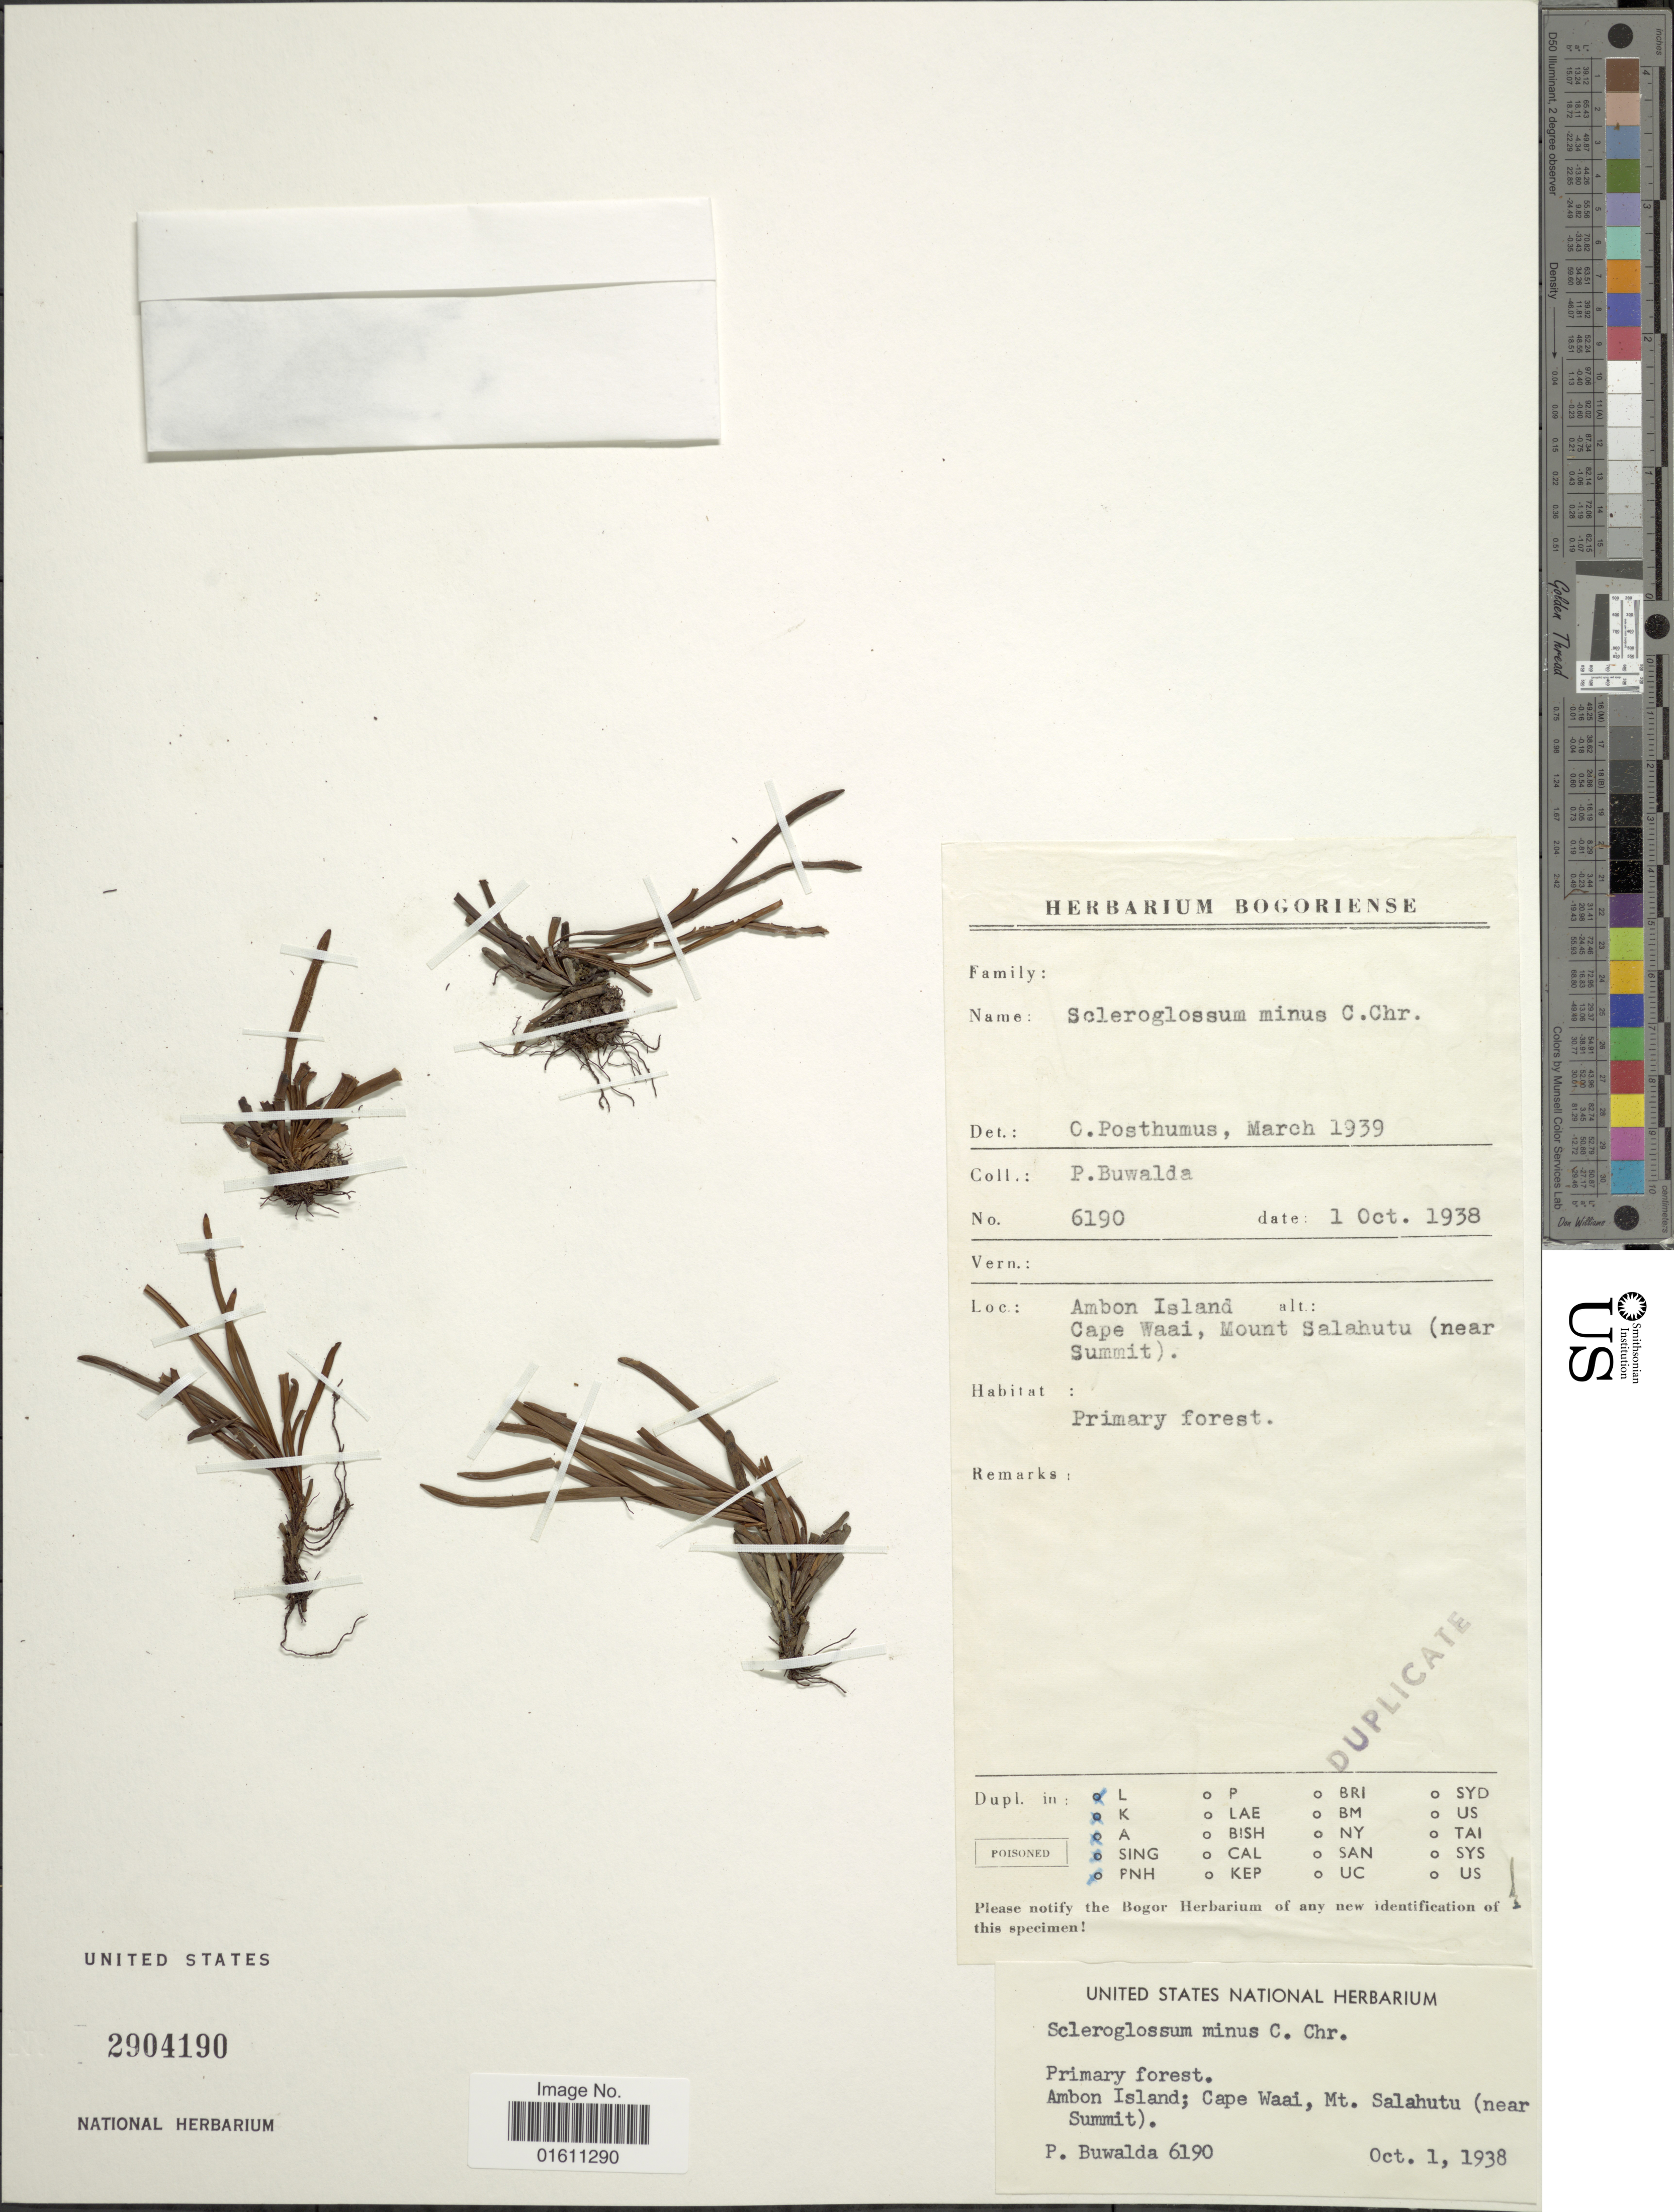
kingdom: Plantae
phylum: Tracheophyta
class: Polypodiopsida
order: Polypodiales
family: Polypodiaceae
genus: Scleroglossum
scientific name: Scleroglossum minus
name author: (Fée) C. Chr.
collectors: P. Buwalda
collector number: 6190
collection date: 1938-10-01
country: Indonesia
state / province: Maluku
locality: Ambon Island; Cape Waai, Mt. Salahutu (near Summit).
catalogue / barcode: US 2904190